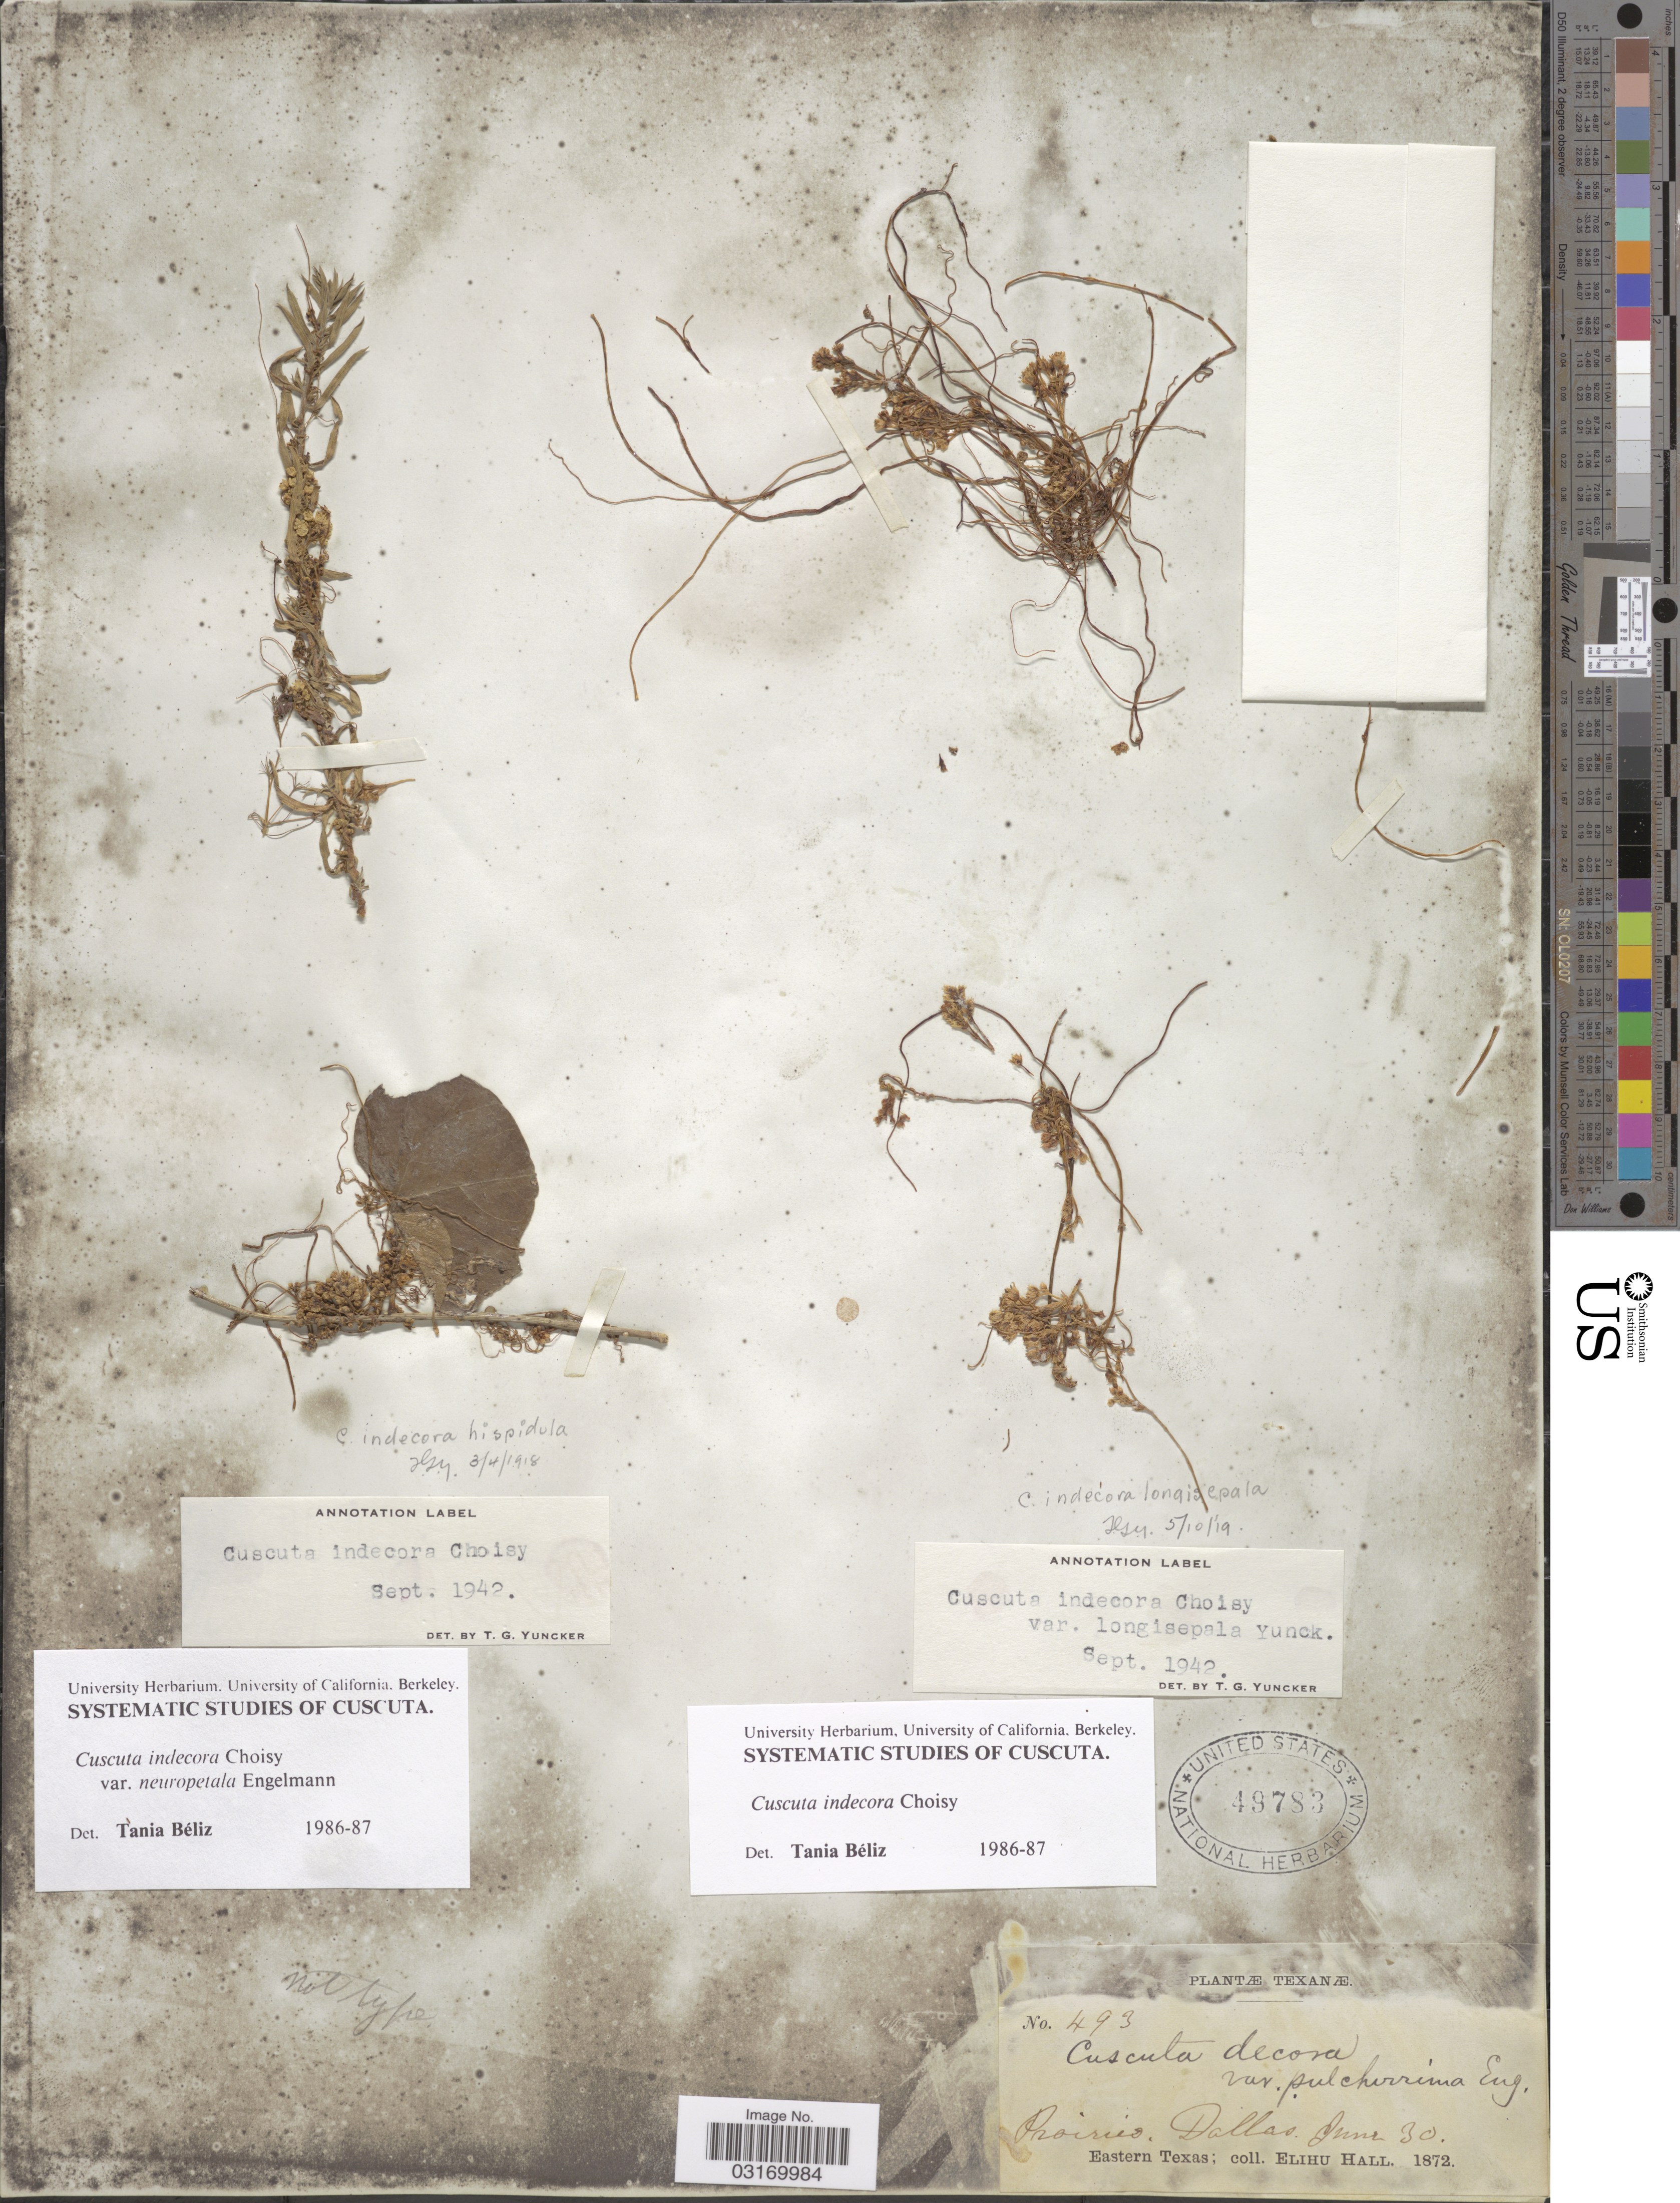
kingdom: Plantae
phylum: Tracheophyta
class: Magnoliopsida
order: Solanales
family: Convolvulaceae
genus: Cuscuta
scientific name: Cuscuta indecora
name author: Choisy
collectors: E. Hall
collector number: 493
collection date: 1872-06-30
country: United States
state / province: Texas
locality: Dallas. Eastern Texas.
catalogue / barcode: US 49783